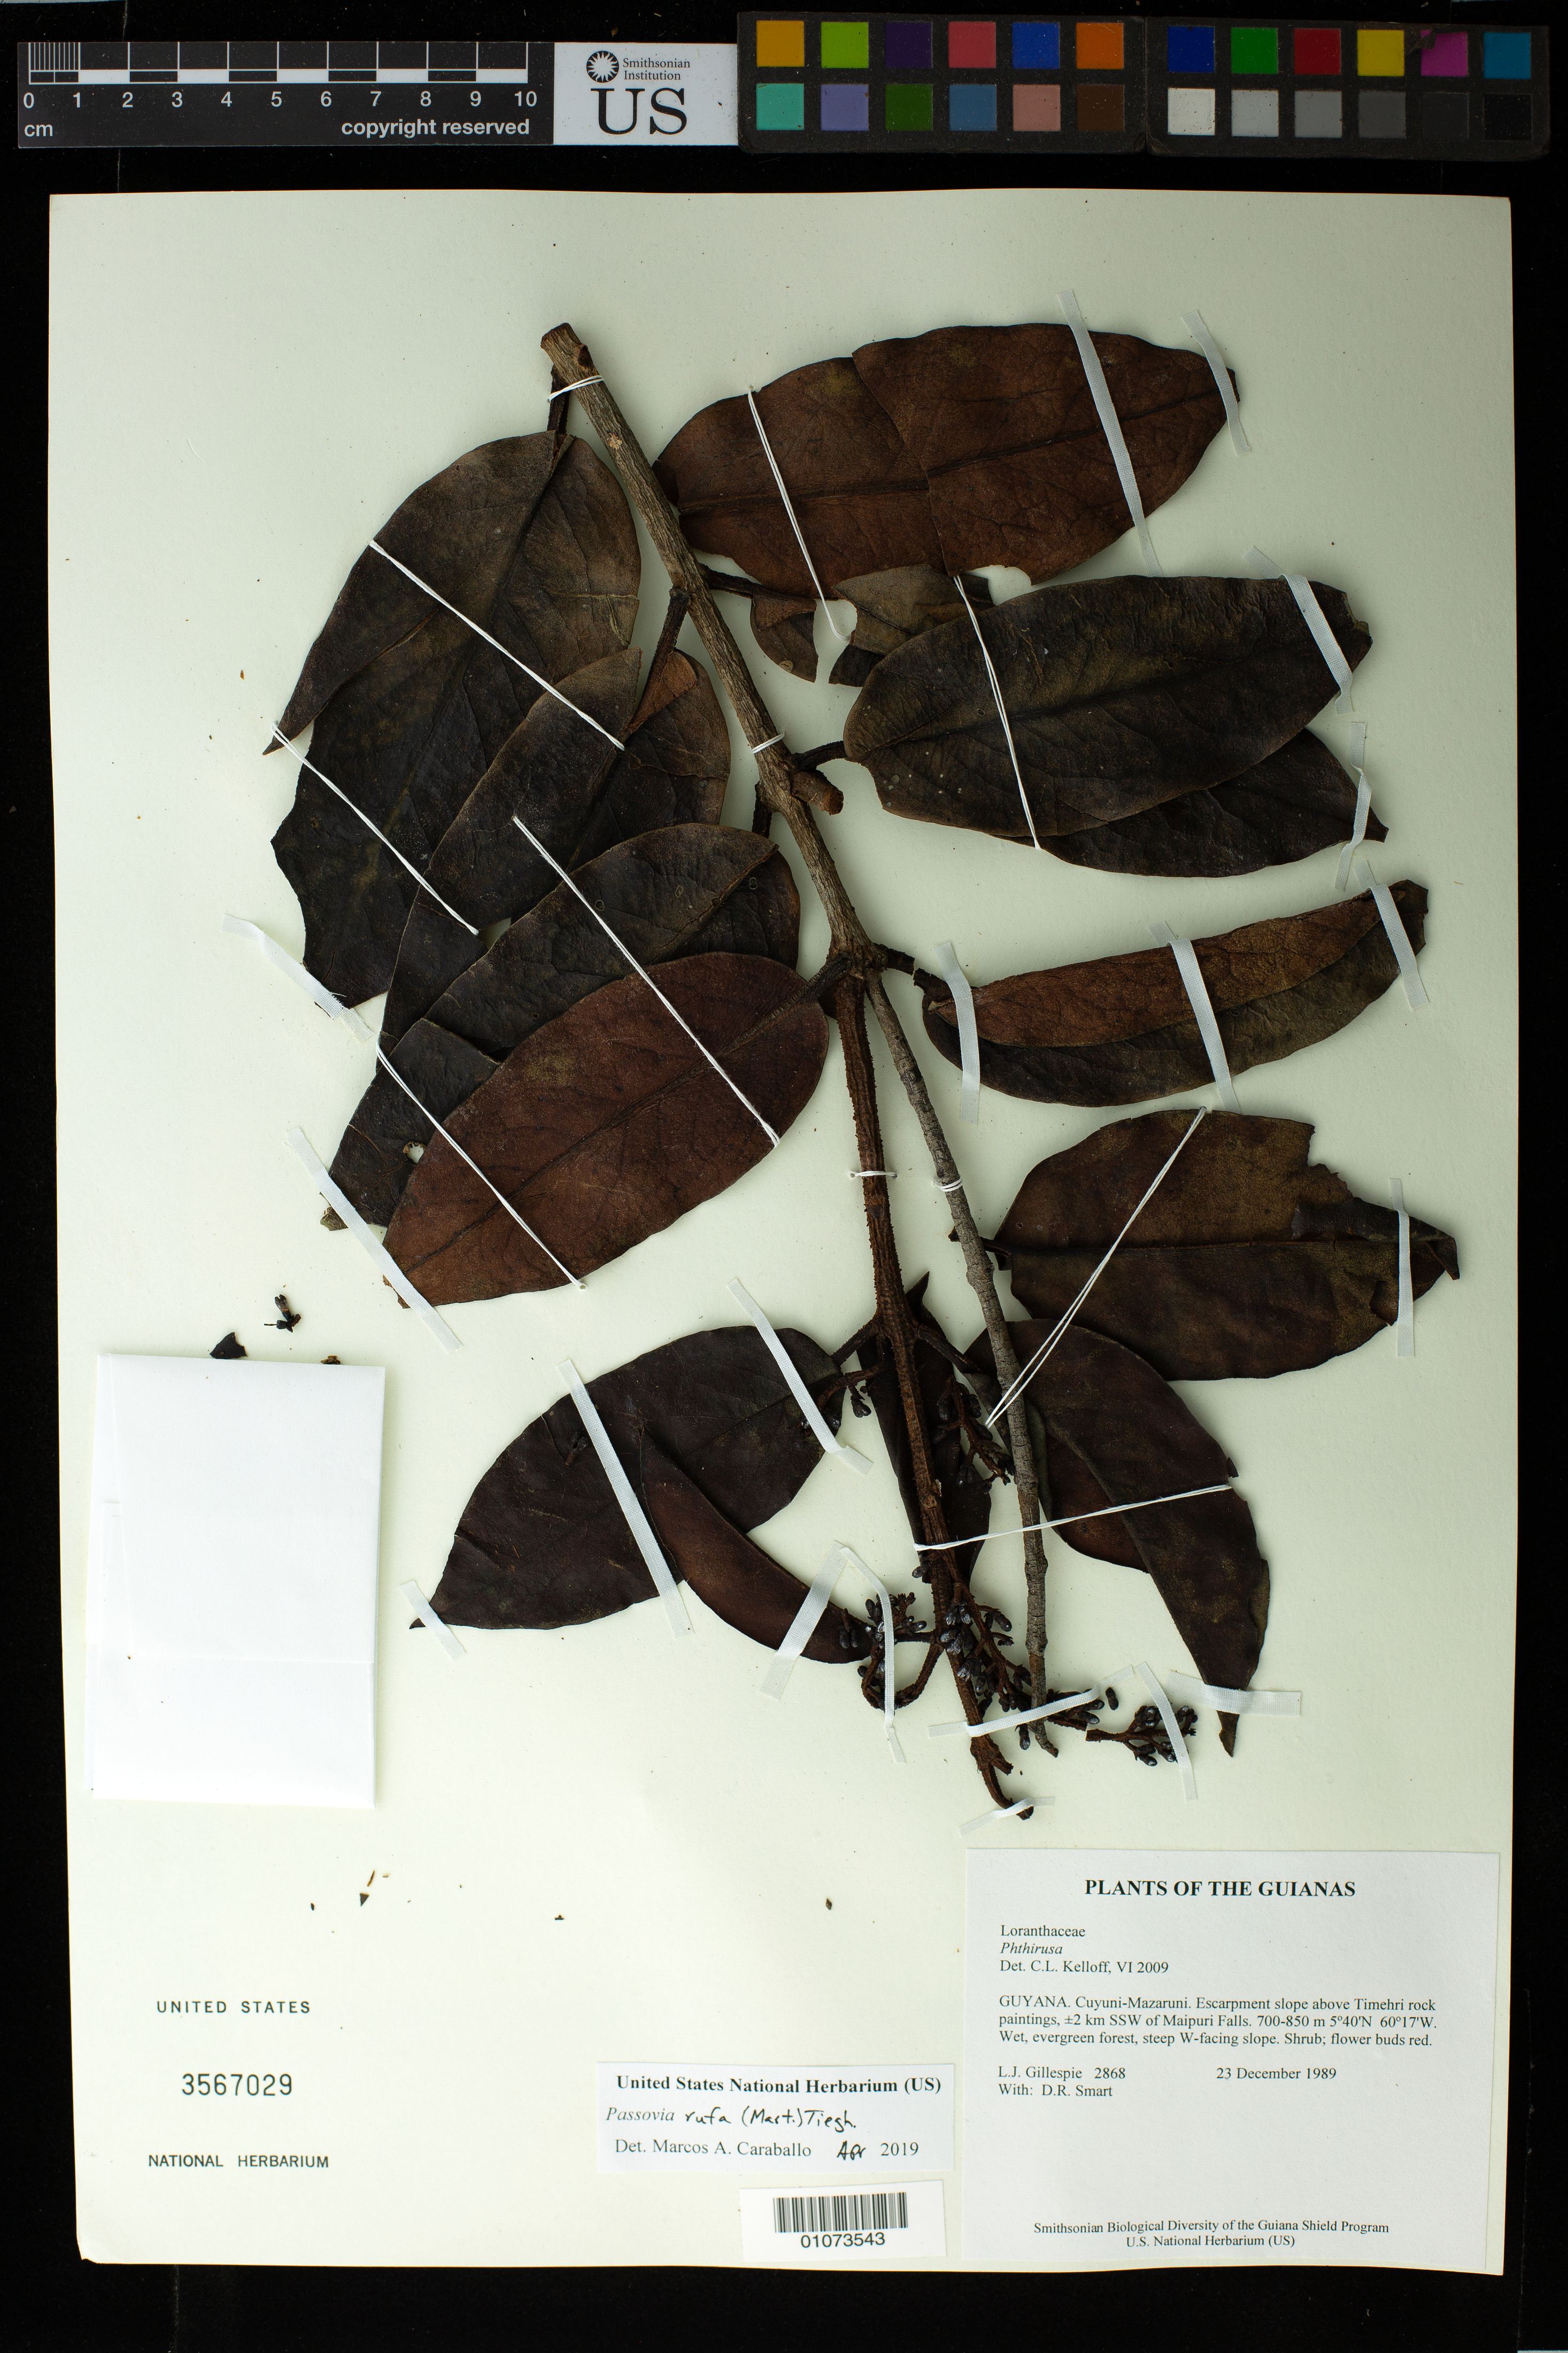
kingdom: Plantae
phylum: Tracheophyta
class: Magnoliopsida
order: Santalales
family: Loranthaceae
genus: Passovia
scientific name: Passovia rufa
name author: (Mart.) Kuijt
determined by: Caraballo-Ortiz, Marcos A., (MISS), University of Mississippi (UNITED STATES)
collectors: L. J. Gillespie & D. R. Smart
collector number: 2868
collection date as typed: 23 December 1989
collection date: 1989-12-23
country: Guyana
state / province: Cuyuni-Mazaruni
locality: Escarpment slope above Timehri rock paintings, ±2 km SSW of Maipuri Falls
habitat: Wet, evergreen forest, steep W-facing slope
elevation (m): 700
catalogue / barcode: US 3567029